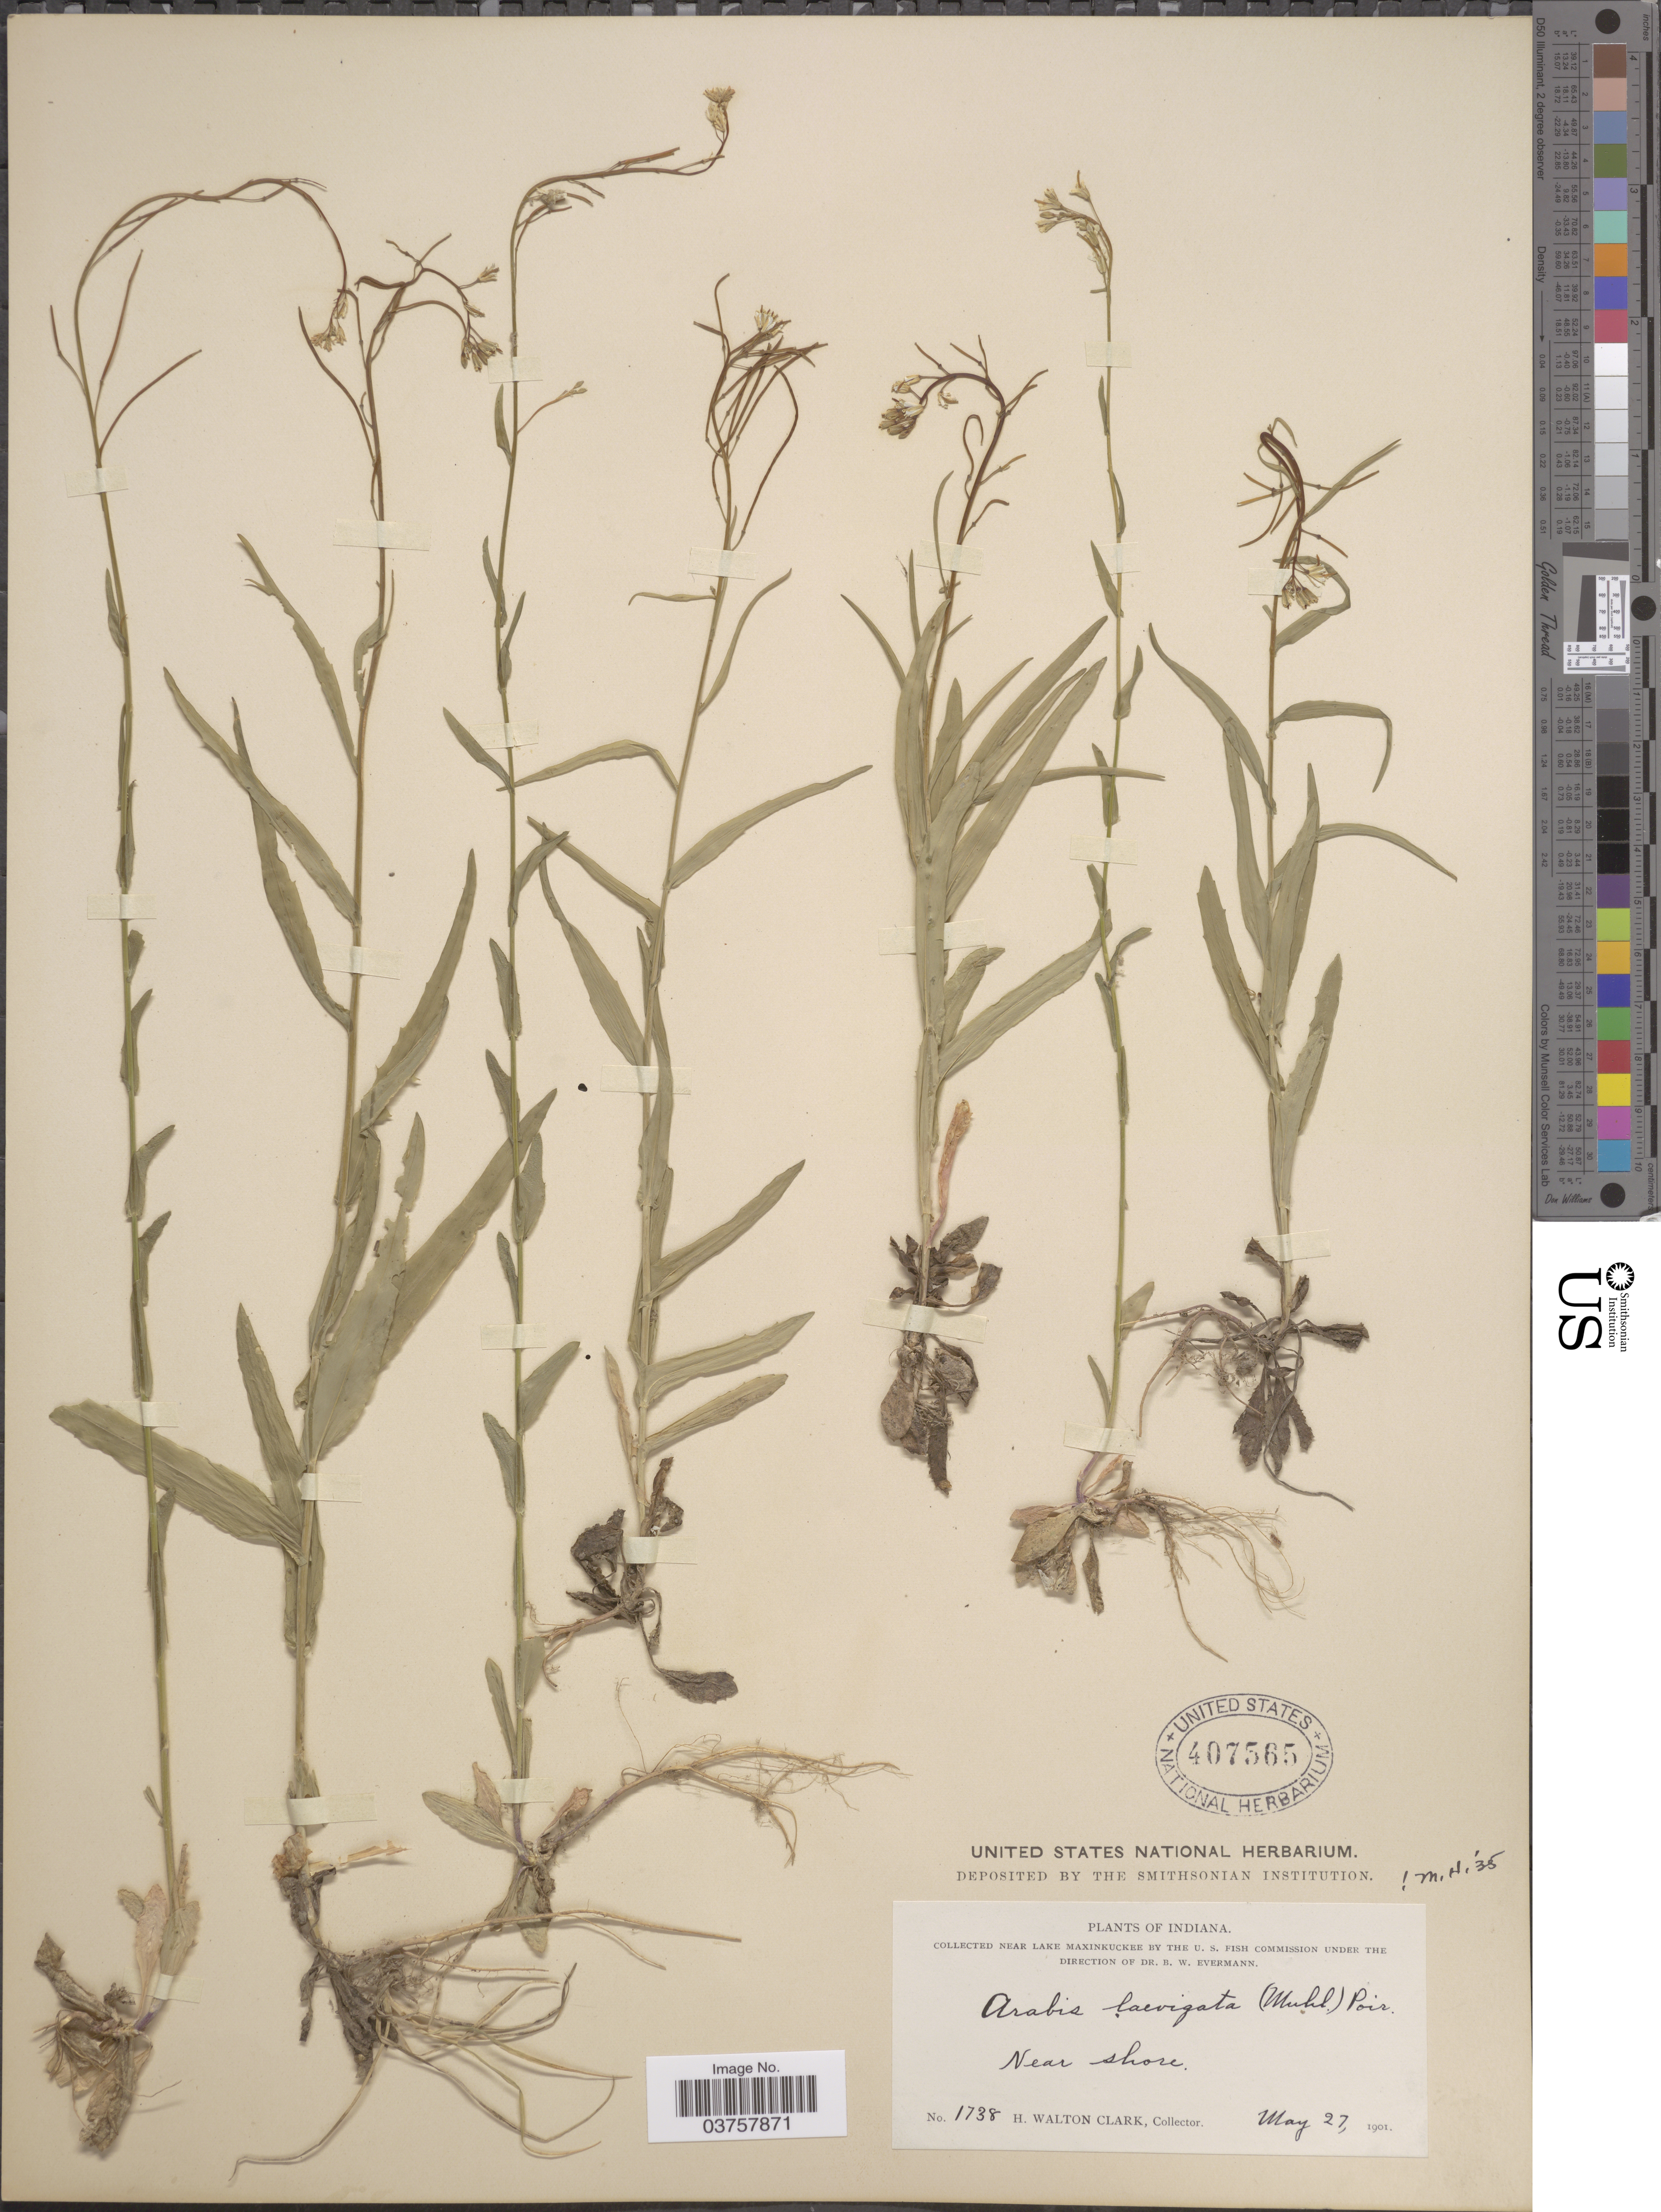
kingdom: Plantae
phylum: Tracheophyta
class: Magnoliopsida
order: Brassicales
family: Brassicaceae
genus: Arabis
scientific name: Arabis laevigata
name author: (Muhl. ex Willd.) Poir.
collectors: H. W. Clark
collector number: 1738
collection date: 1901-05-27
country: United States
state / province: Indiana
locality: Near shore.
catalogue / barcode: US 407565